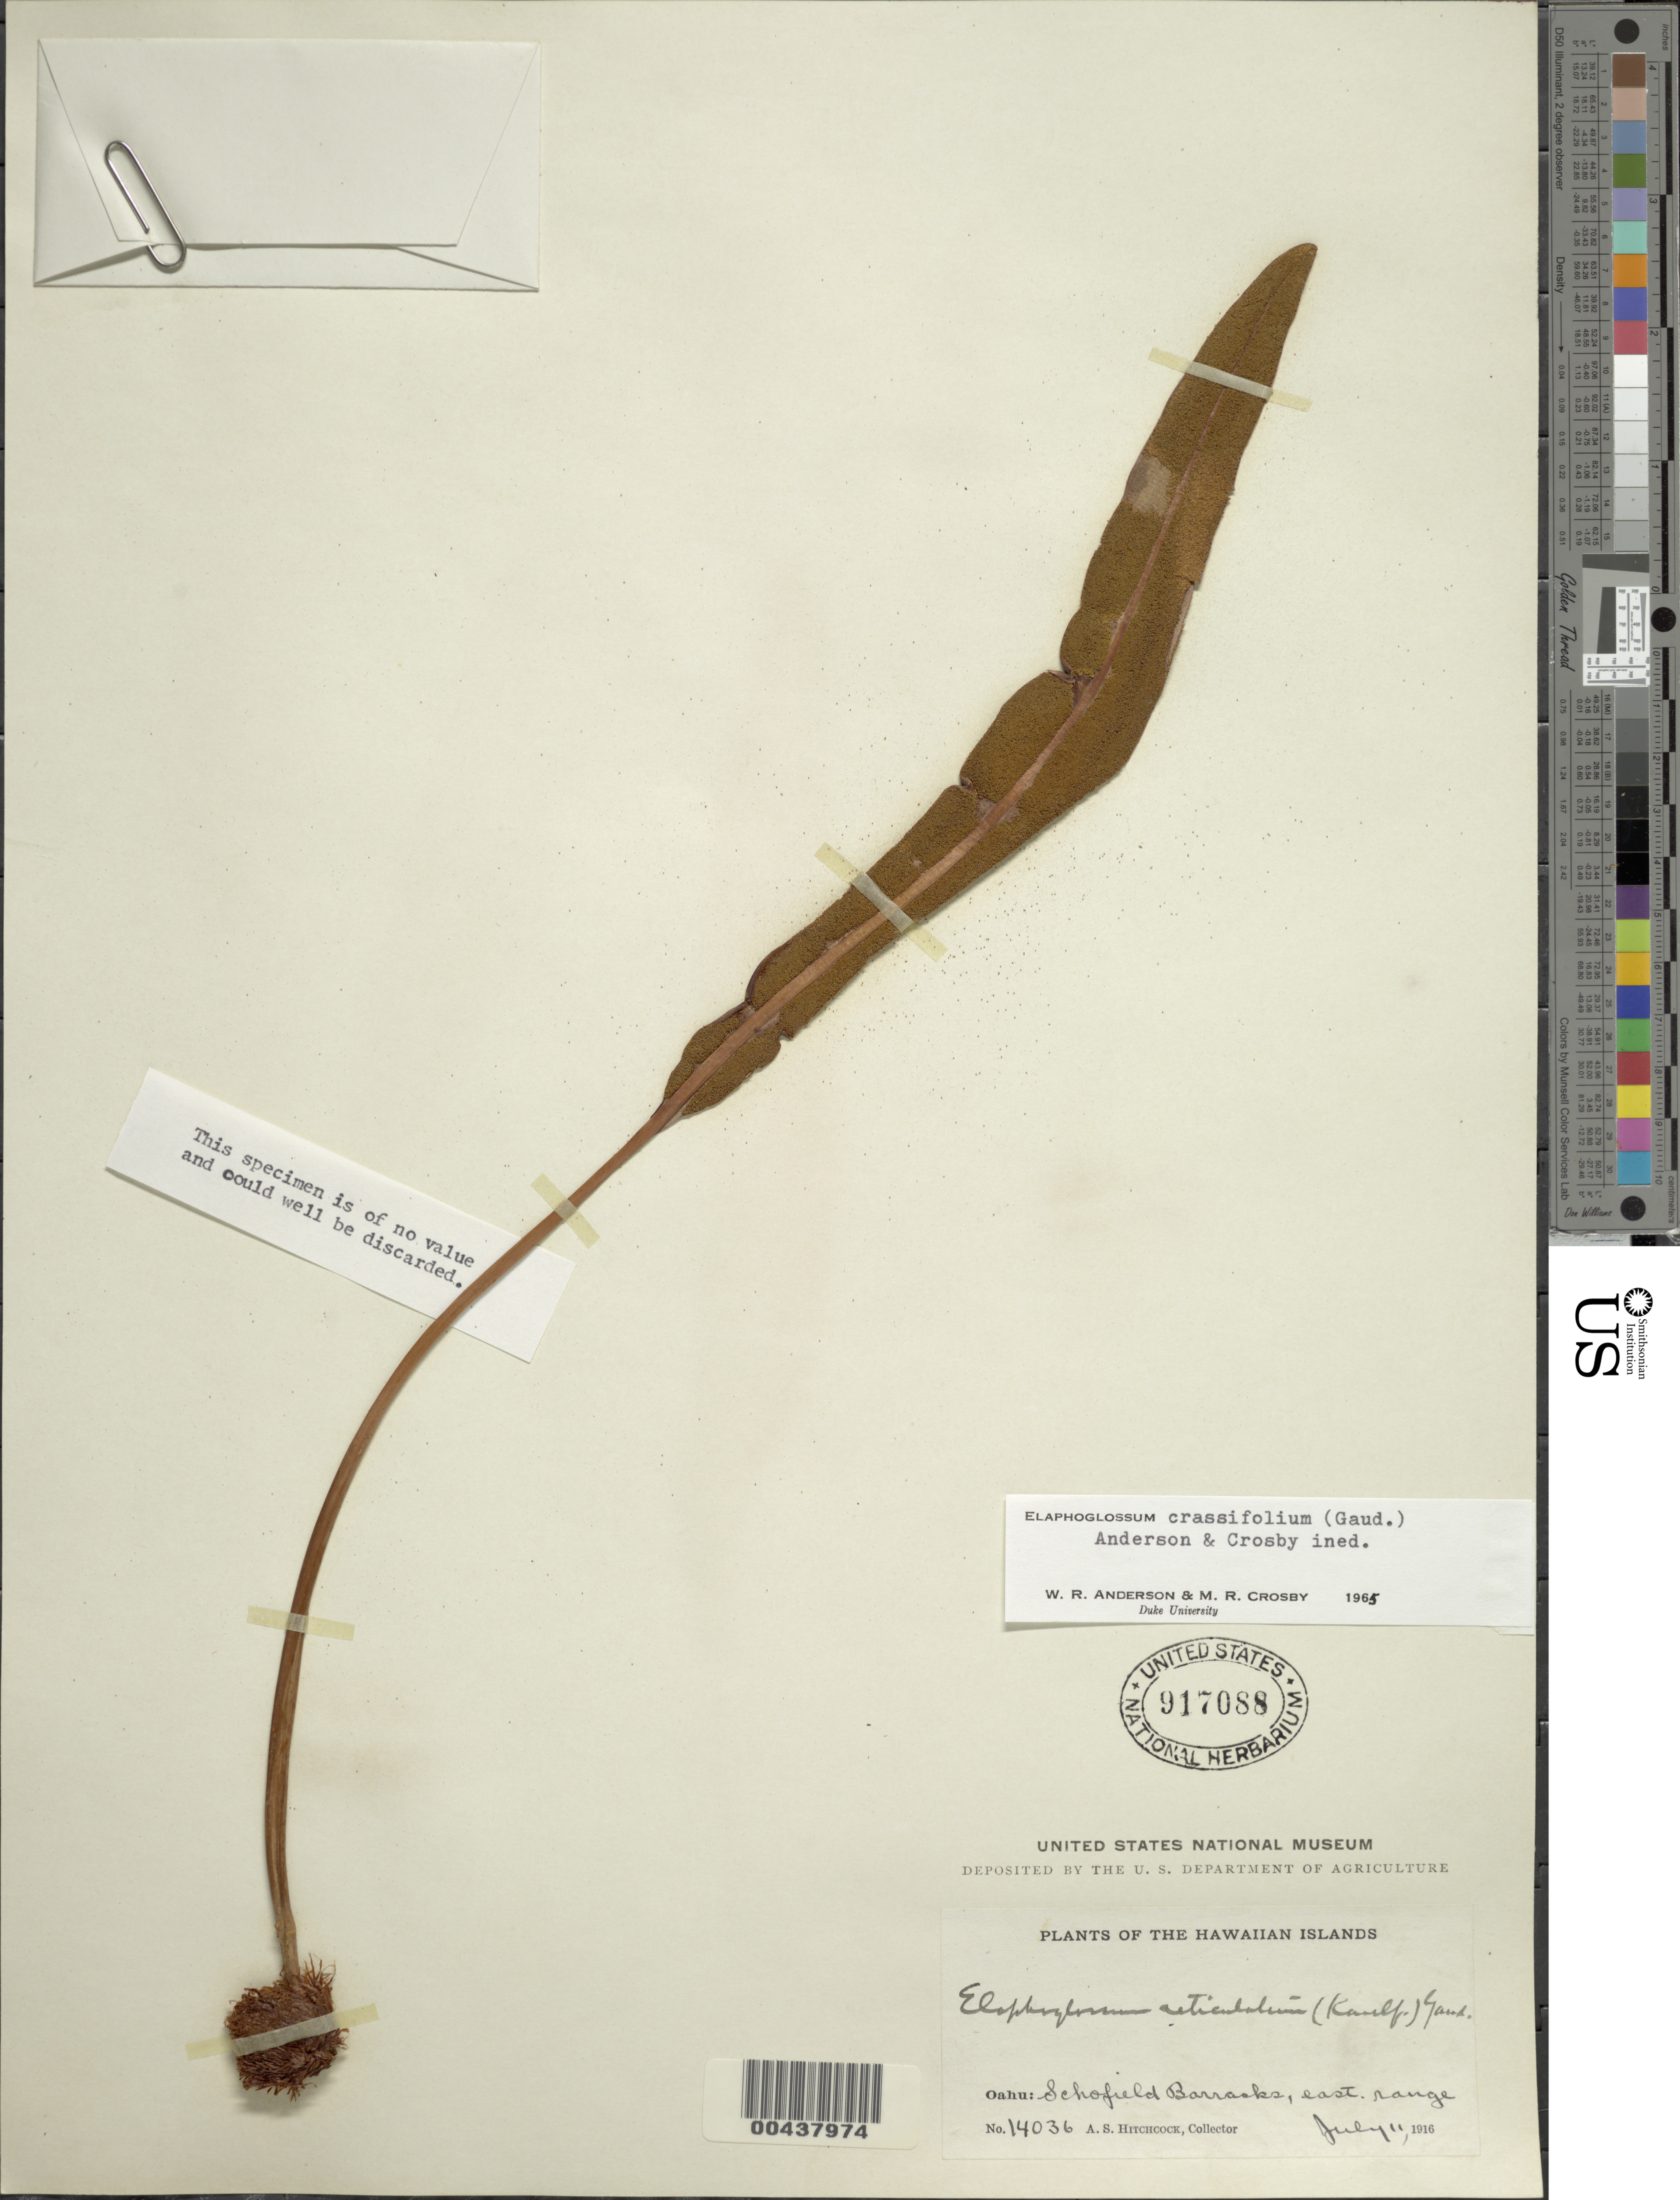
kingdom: Plantae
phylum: Tracheophyta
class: Polypodiopsida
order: Polypodiales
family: Dryopteridaceae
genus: Elaphoglossum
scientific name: Elaphoglossum crassifolium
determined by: Anderson, W. R.; Crosby, M.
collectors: A. S. Hitchcock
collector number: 14036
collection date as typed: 11 Jul 1916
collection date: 1916-07-11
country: United States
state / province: Hawaii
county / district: Honolulu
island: Oahu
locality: Schofield Barracks, E range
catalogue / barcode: US 917088